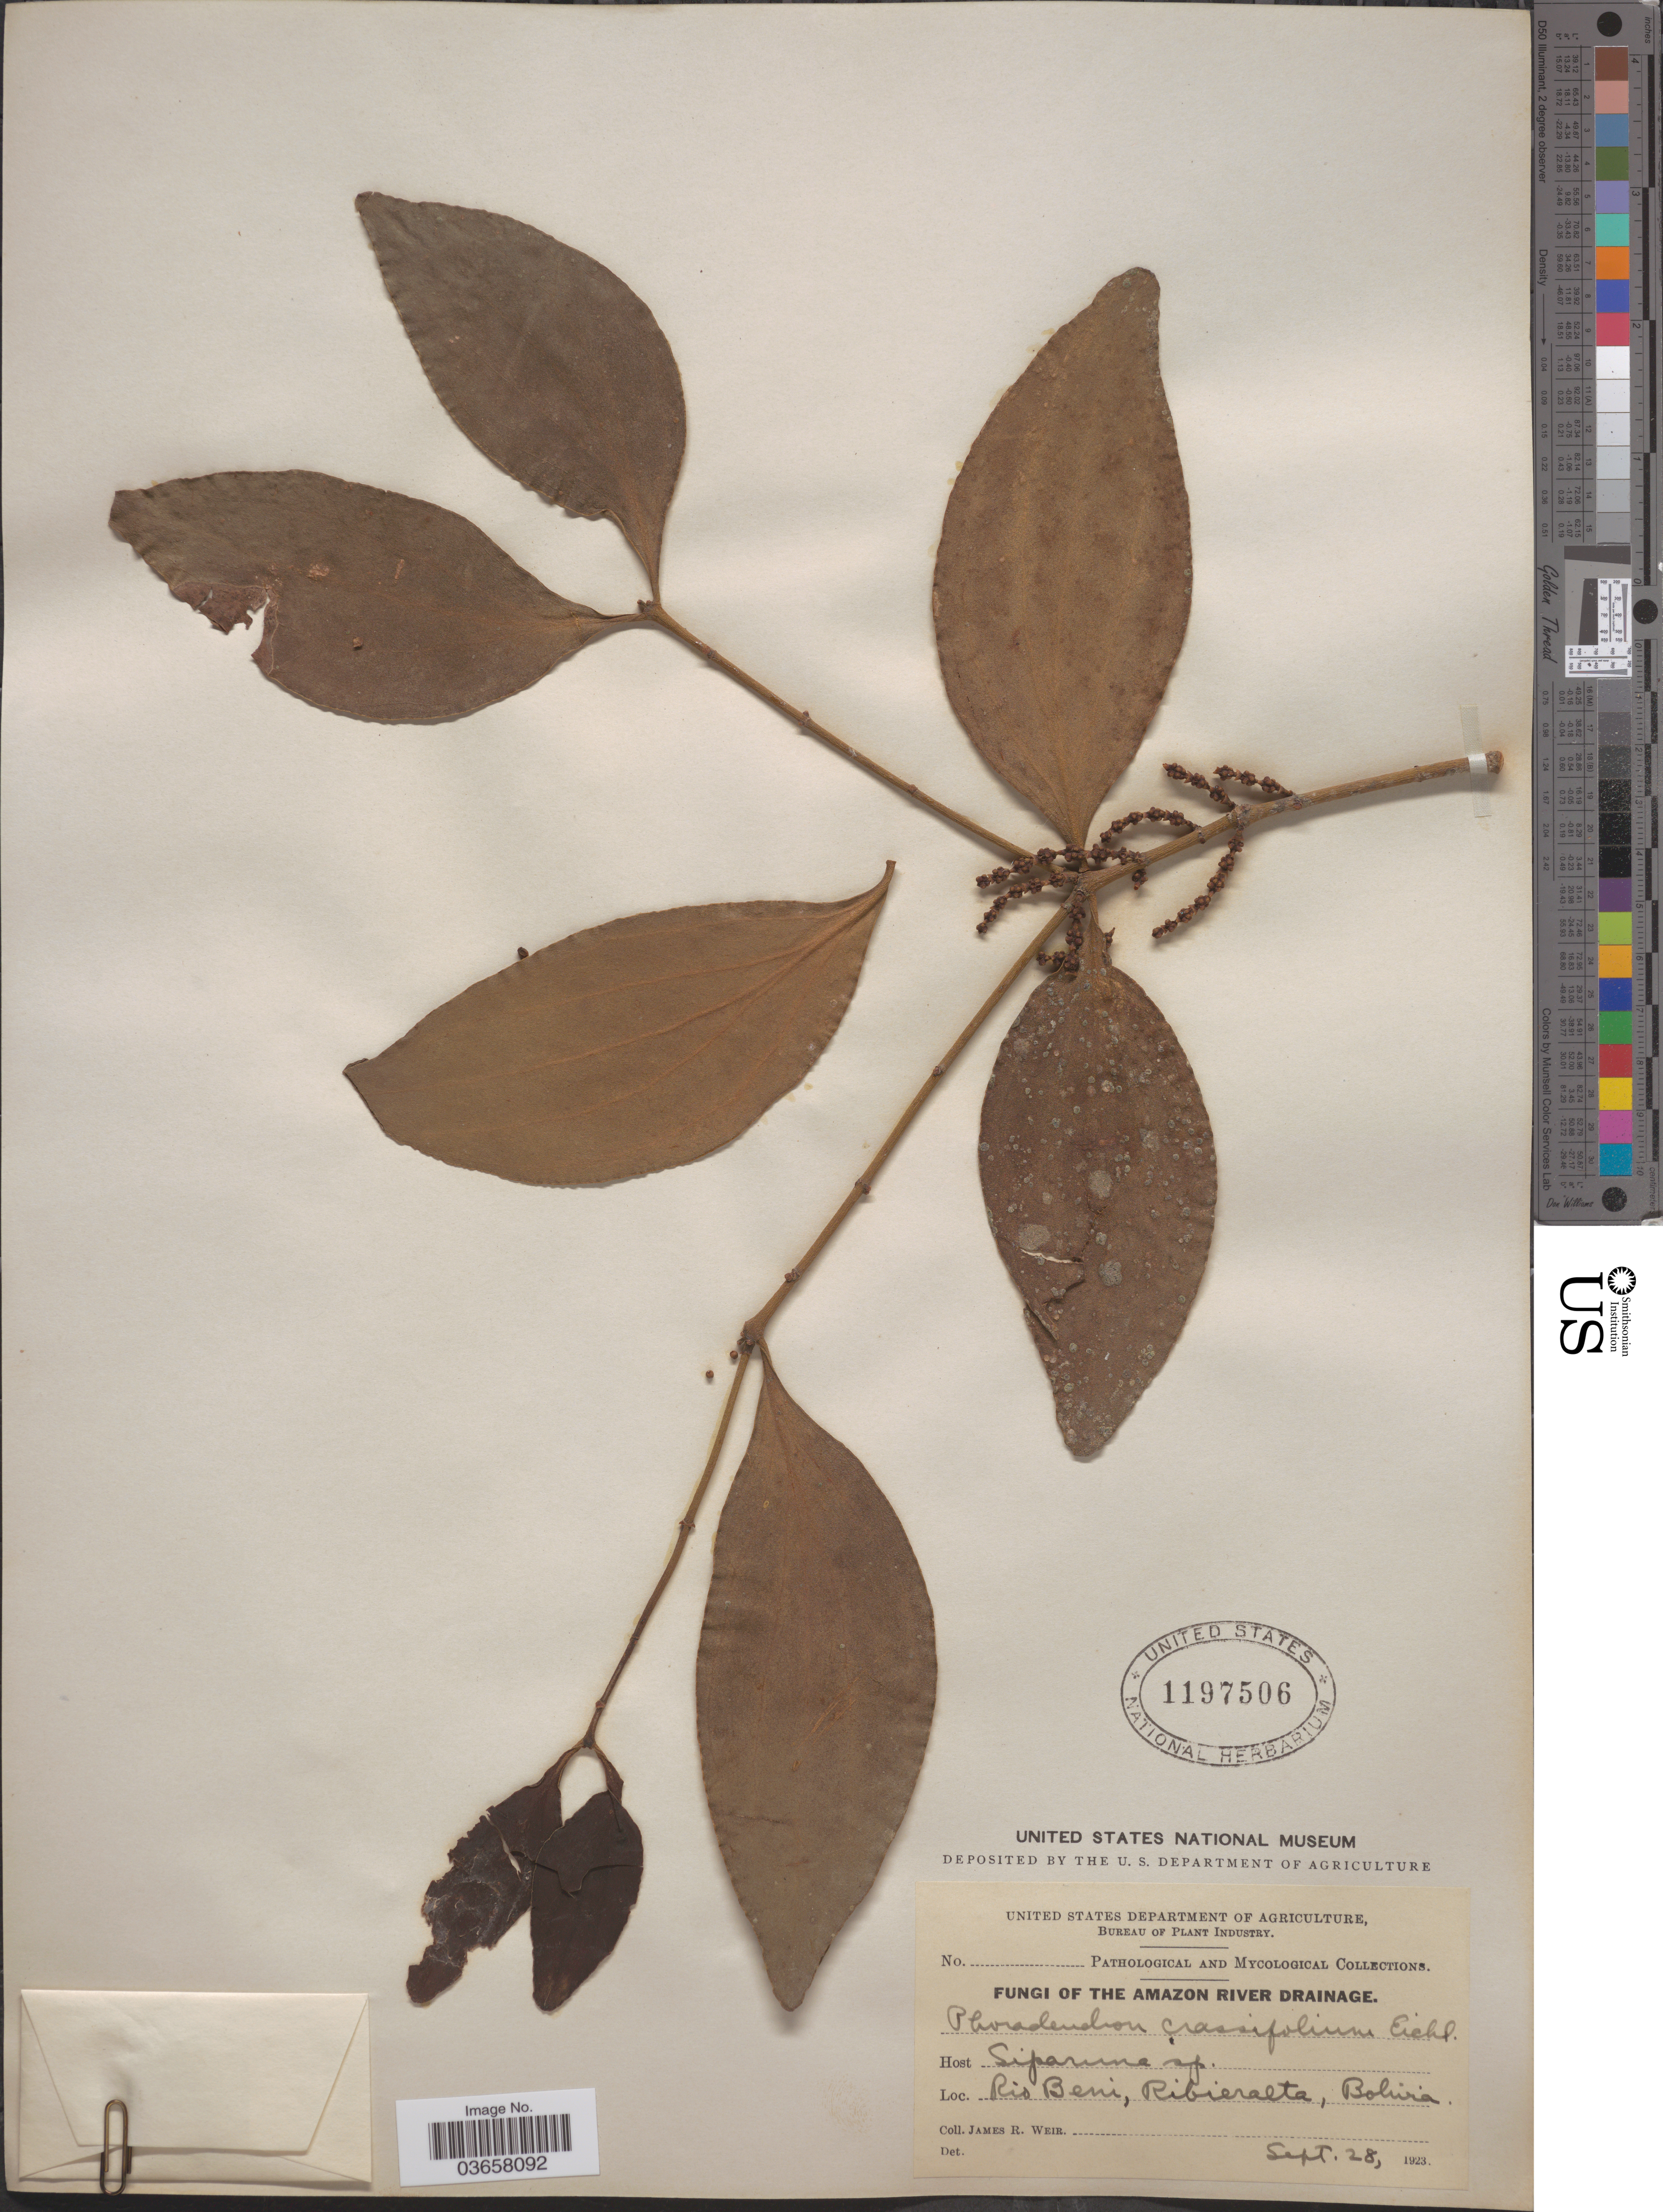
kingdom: Plantae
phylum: Tracheophyta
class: Magnoliopsida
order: Santalales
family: Viscaceae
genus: Phoradendron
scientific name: Phoradendron crassifolium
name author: (Pohl ex DC.) Eichler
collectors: J. Weir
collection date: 1923-09-28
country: Bolivia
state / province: Beni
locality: Fungi of the Amazon River Drainage. Rio Beni, Ribieralta.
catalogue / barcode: US 1197506